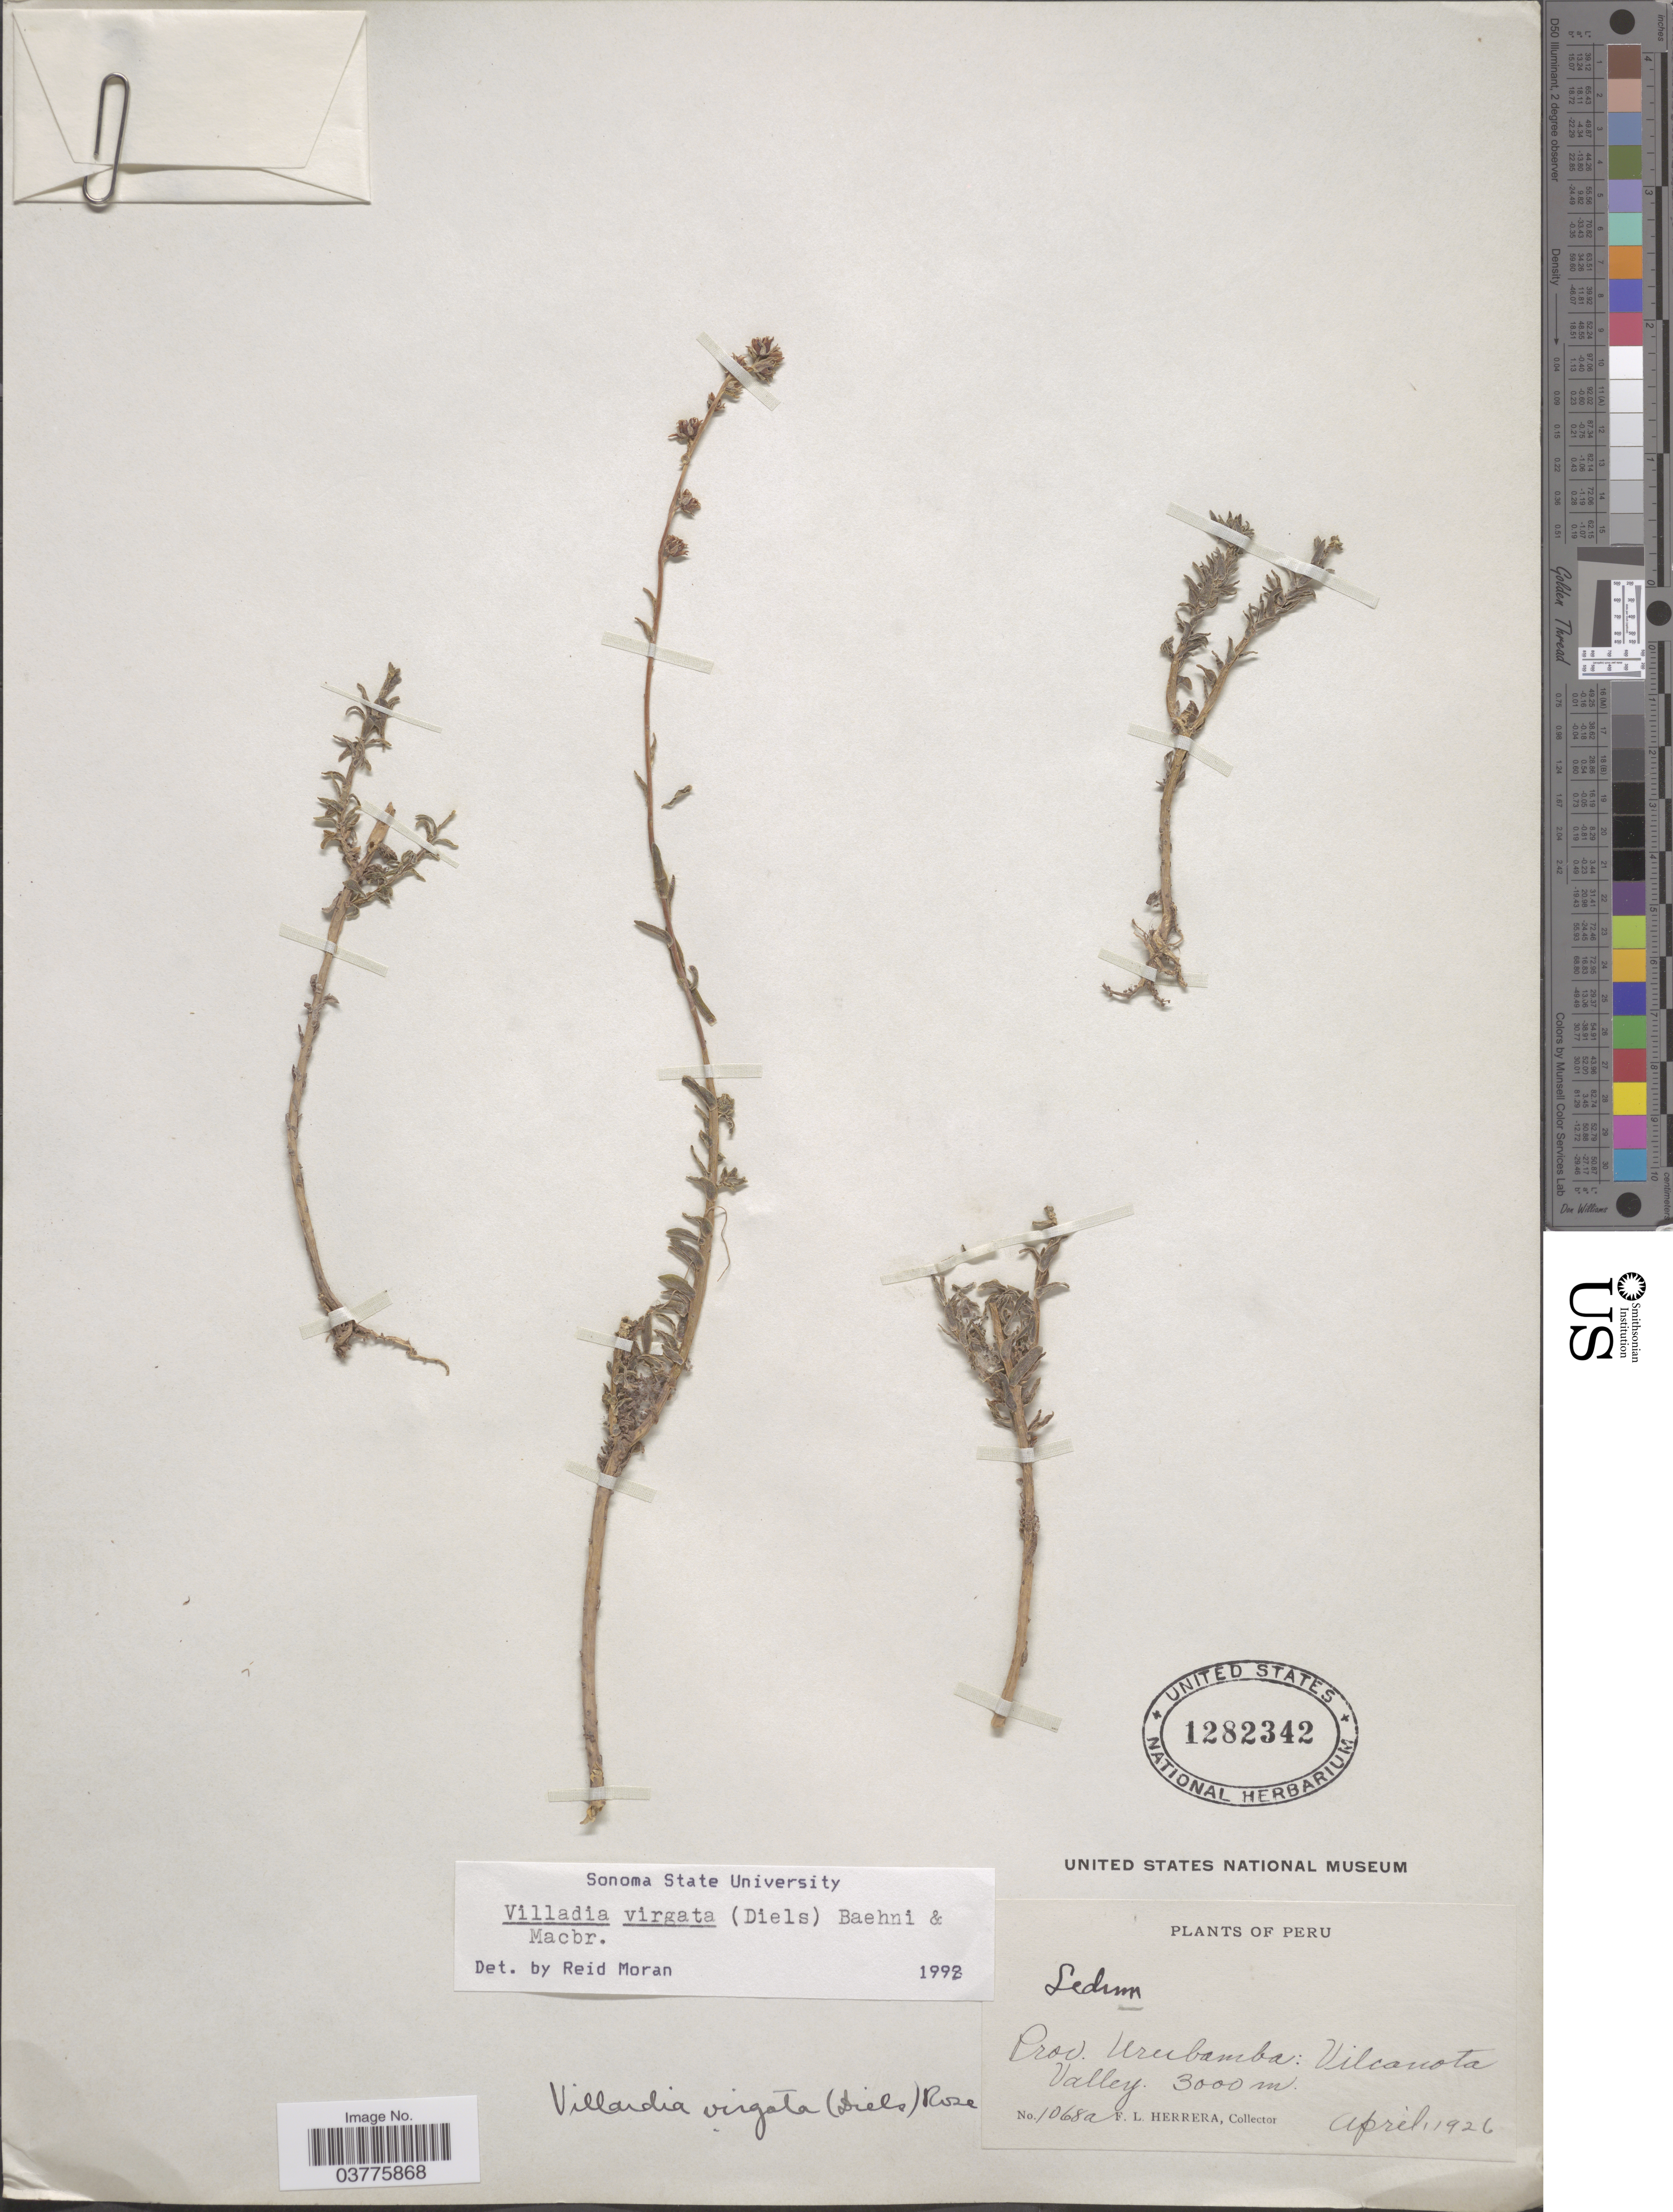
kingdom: Plantae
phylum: Tracheophyta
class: Magnoliopsida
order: Saxifragales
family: Crassulaceae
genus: Villadia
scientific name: Villadia virgata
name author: (Diels) Baehni & J.F. Macbr.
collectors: F. L. Herrera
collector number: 1068a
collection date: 1926-04-01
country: Peru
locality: Prov. Urubamba: Vilcanota Valley.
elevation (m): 3000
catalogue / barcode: US 1282342